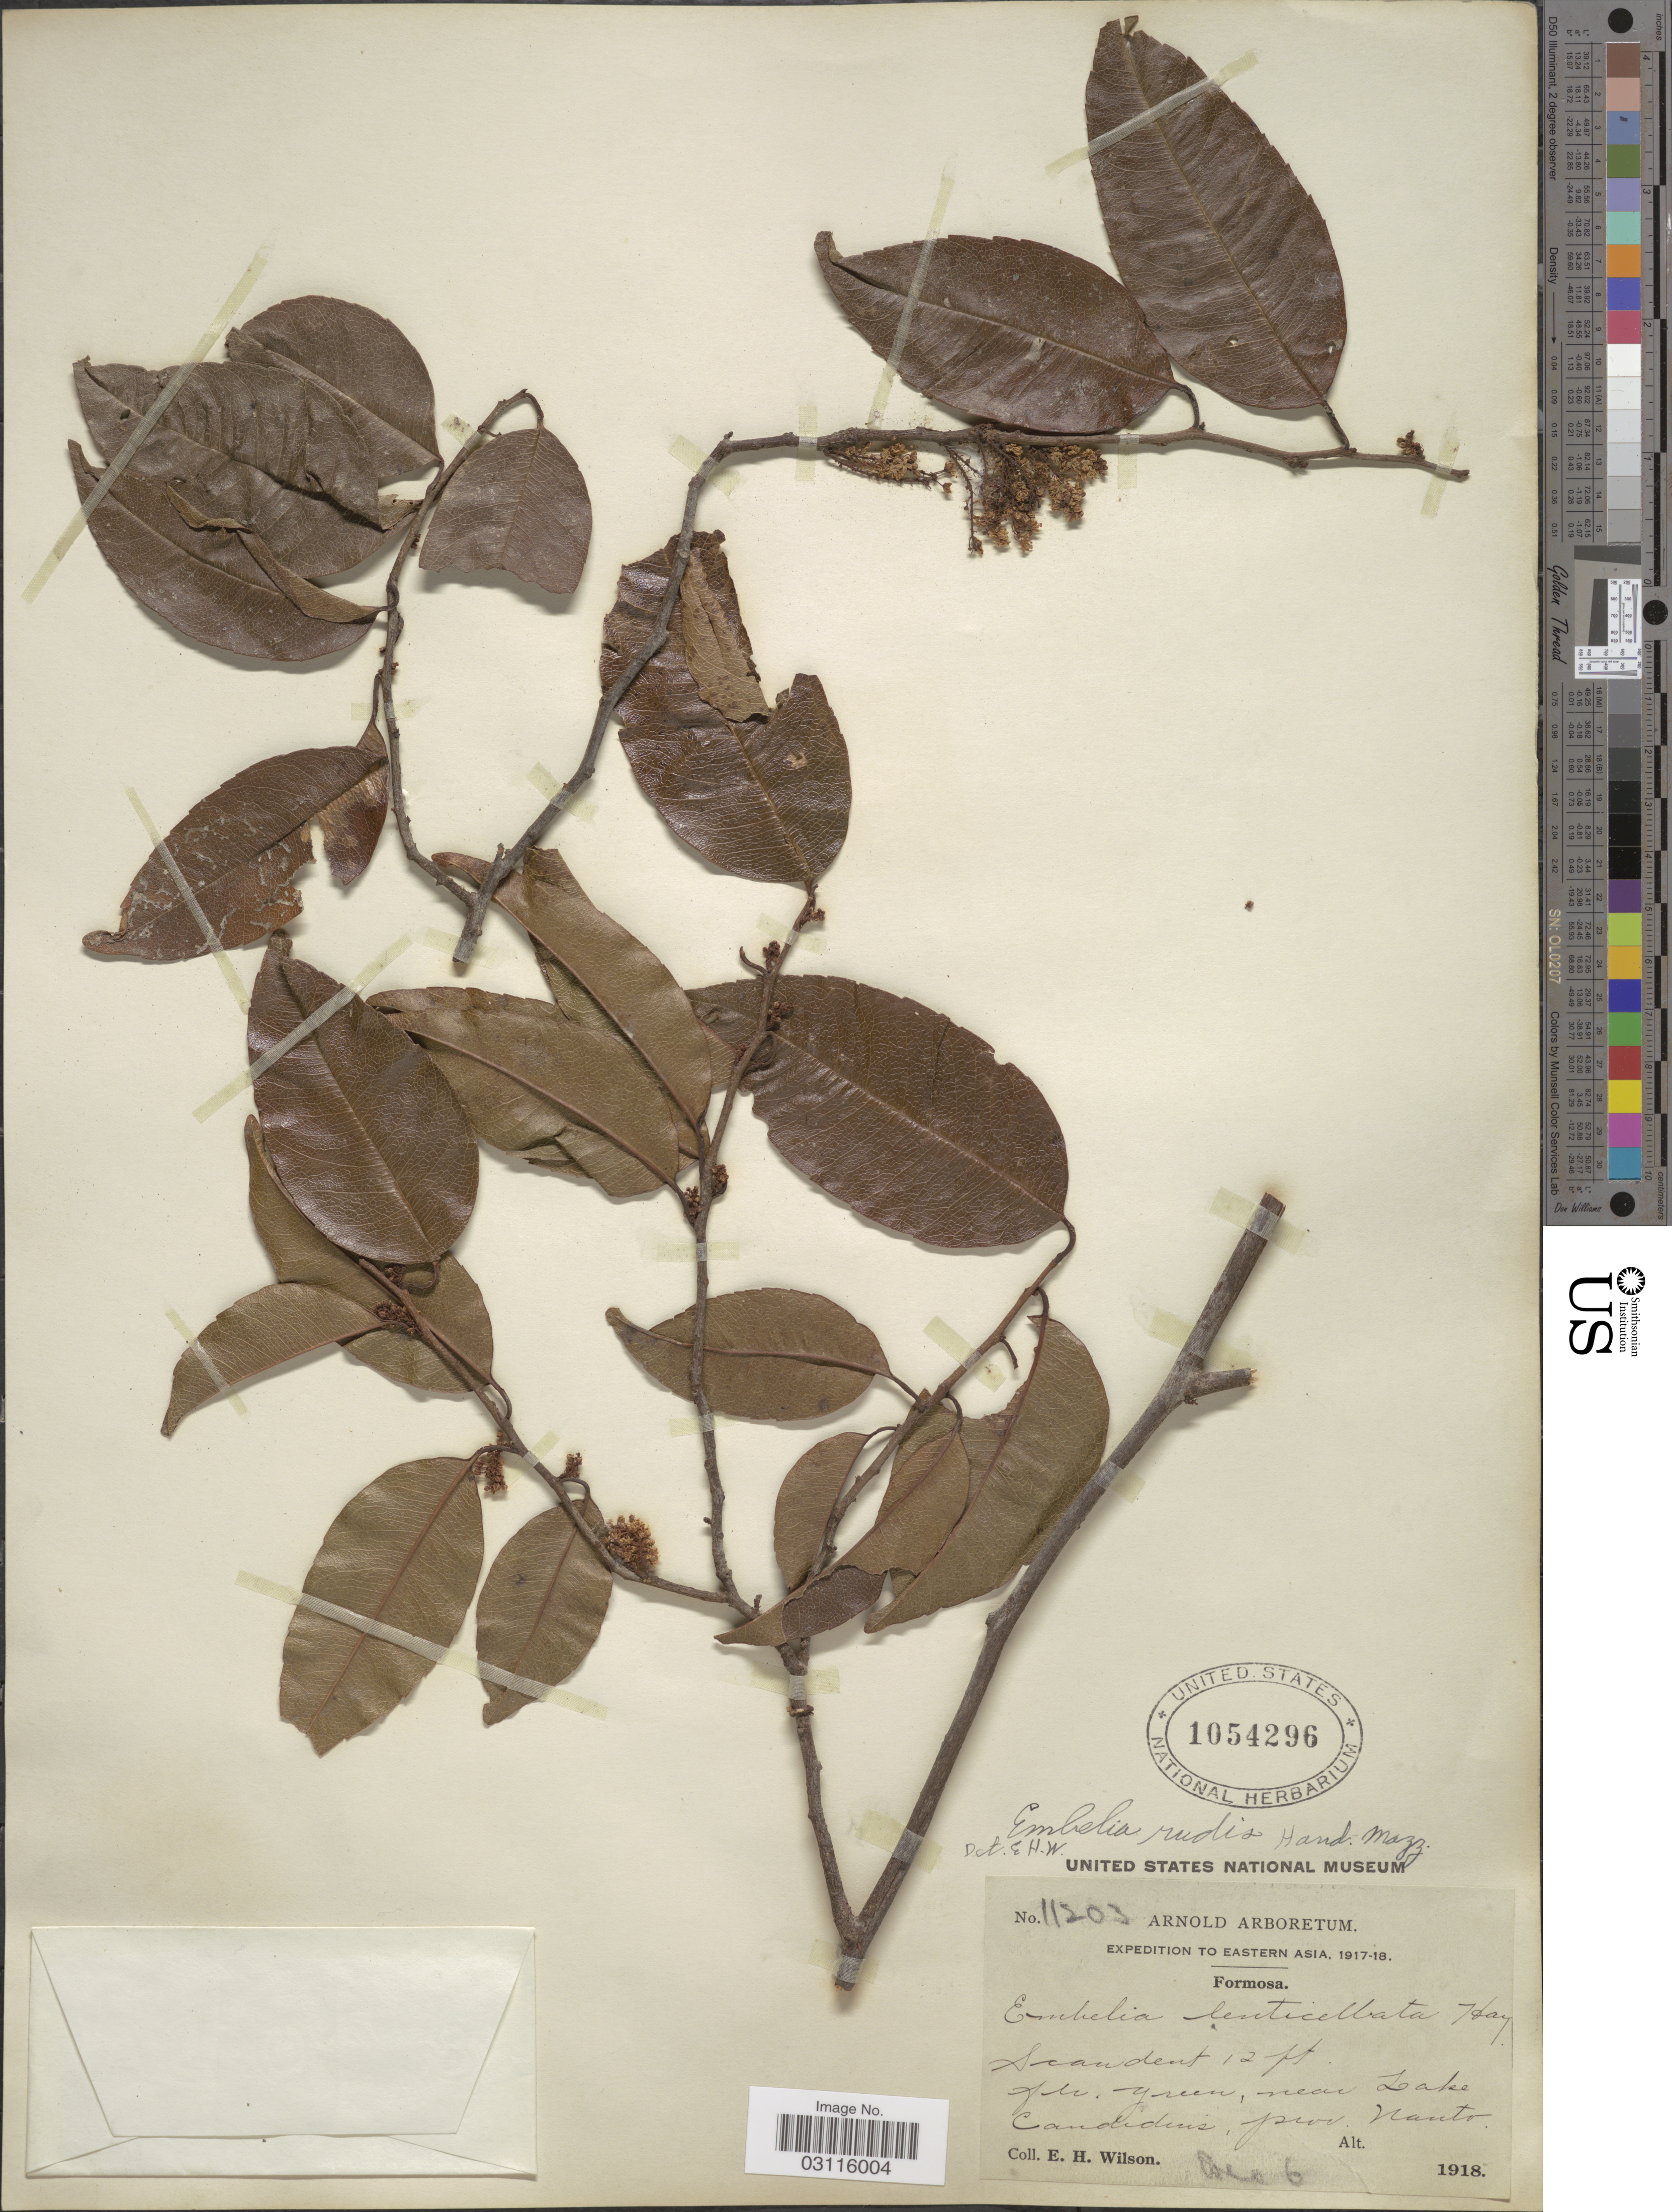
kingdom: Plantae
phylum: Tracheophyta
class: Magnoliopsida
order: Ericales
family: Primulaceae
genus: Embelia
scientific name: Embelia rudis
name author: Hand.-Mazz.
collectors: E. Wilson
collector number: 11203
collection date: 1918-12-06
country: Taiwan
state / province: Nantou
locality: Eastern Asia, Formosa. Near Lake Candidius, prov. Nanto.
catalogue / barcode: US 1054296